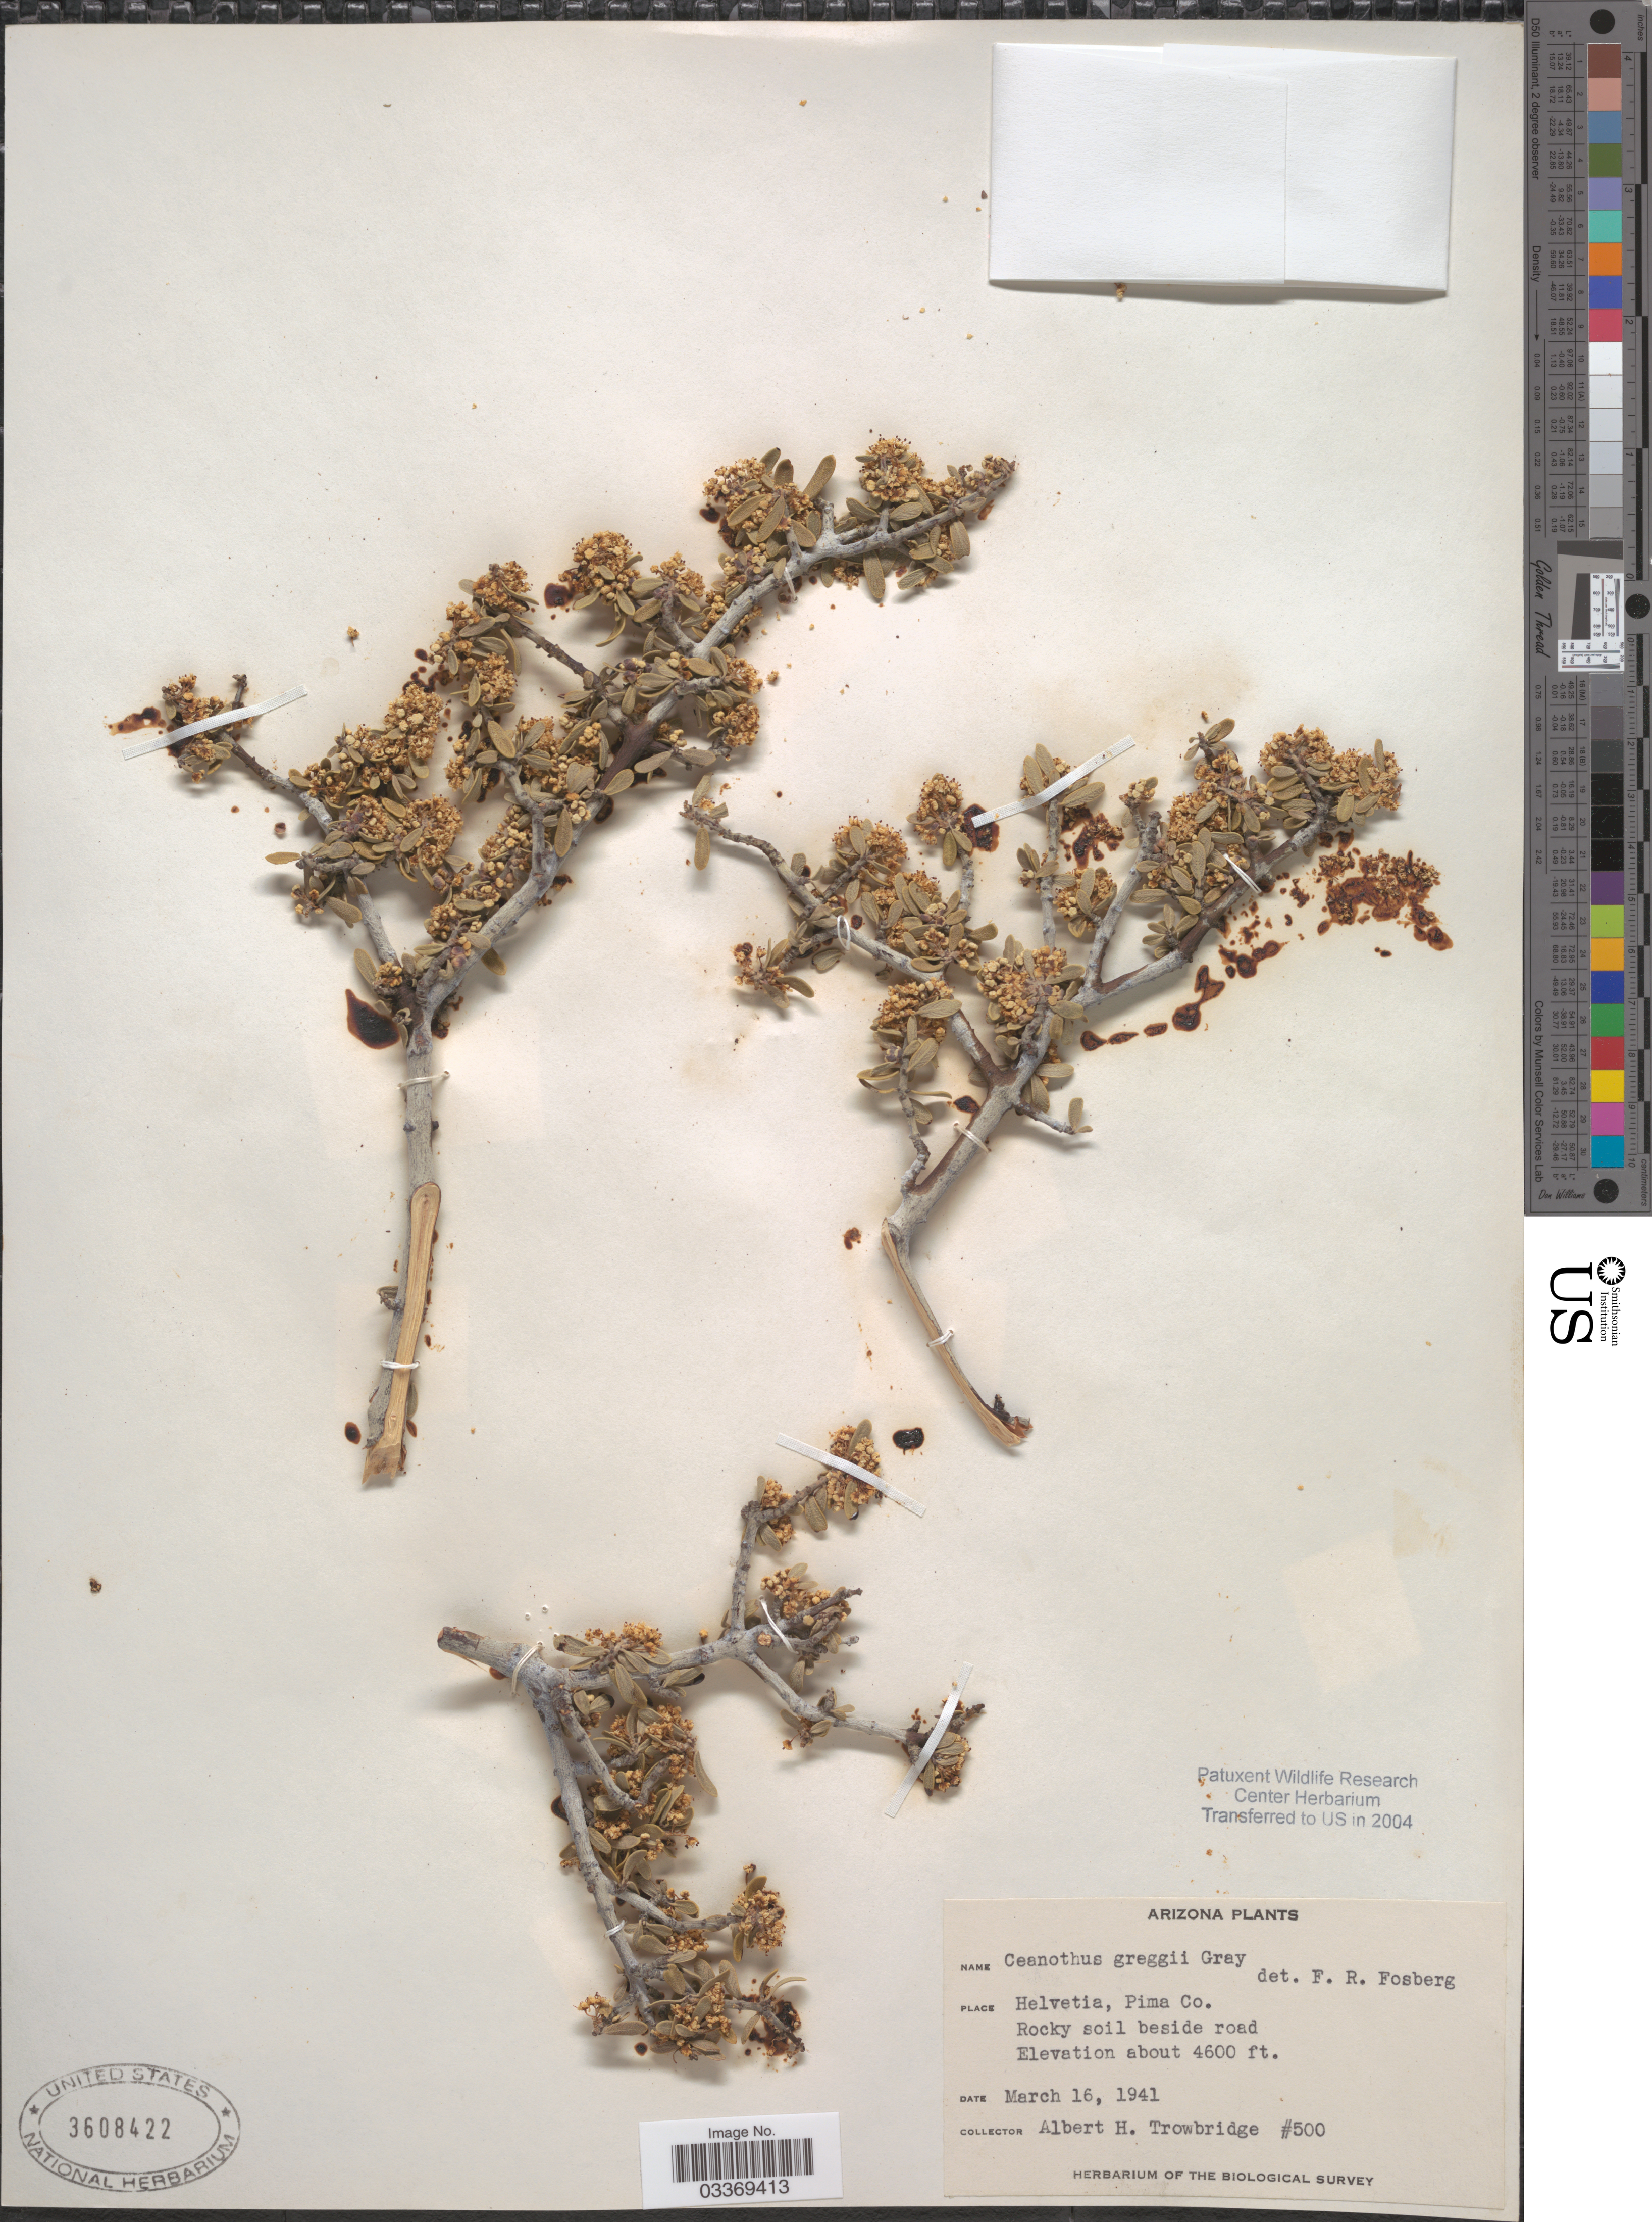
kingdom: Plantae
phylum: Tracheophyta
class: Magnoliopsida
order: Rosales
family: Rhamnaceae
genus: Ceanothus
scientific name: Ceanothus greggii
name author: A. Gray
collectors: A. H. Trowbridge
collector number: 500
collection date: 1941-03-16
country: United States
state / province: Arizona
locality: Helvetia, Pima Co.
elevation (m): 1402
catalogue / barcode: US 3608422